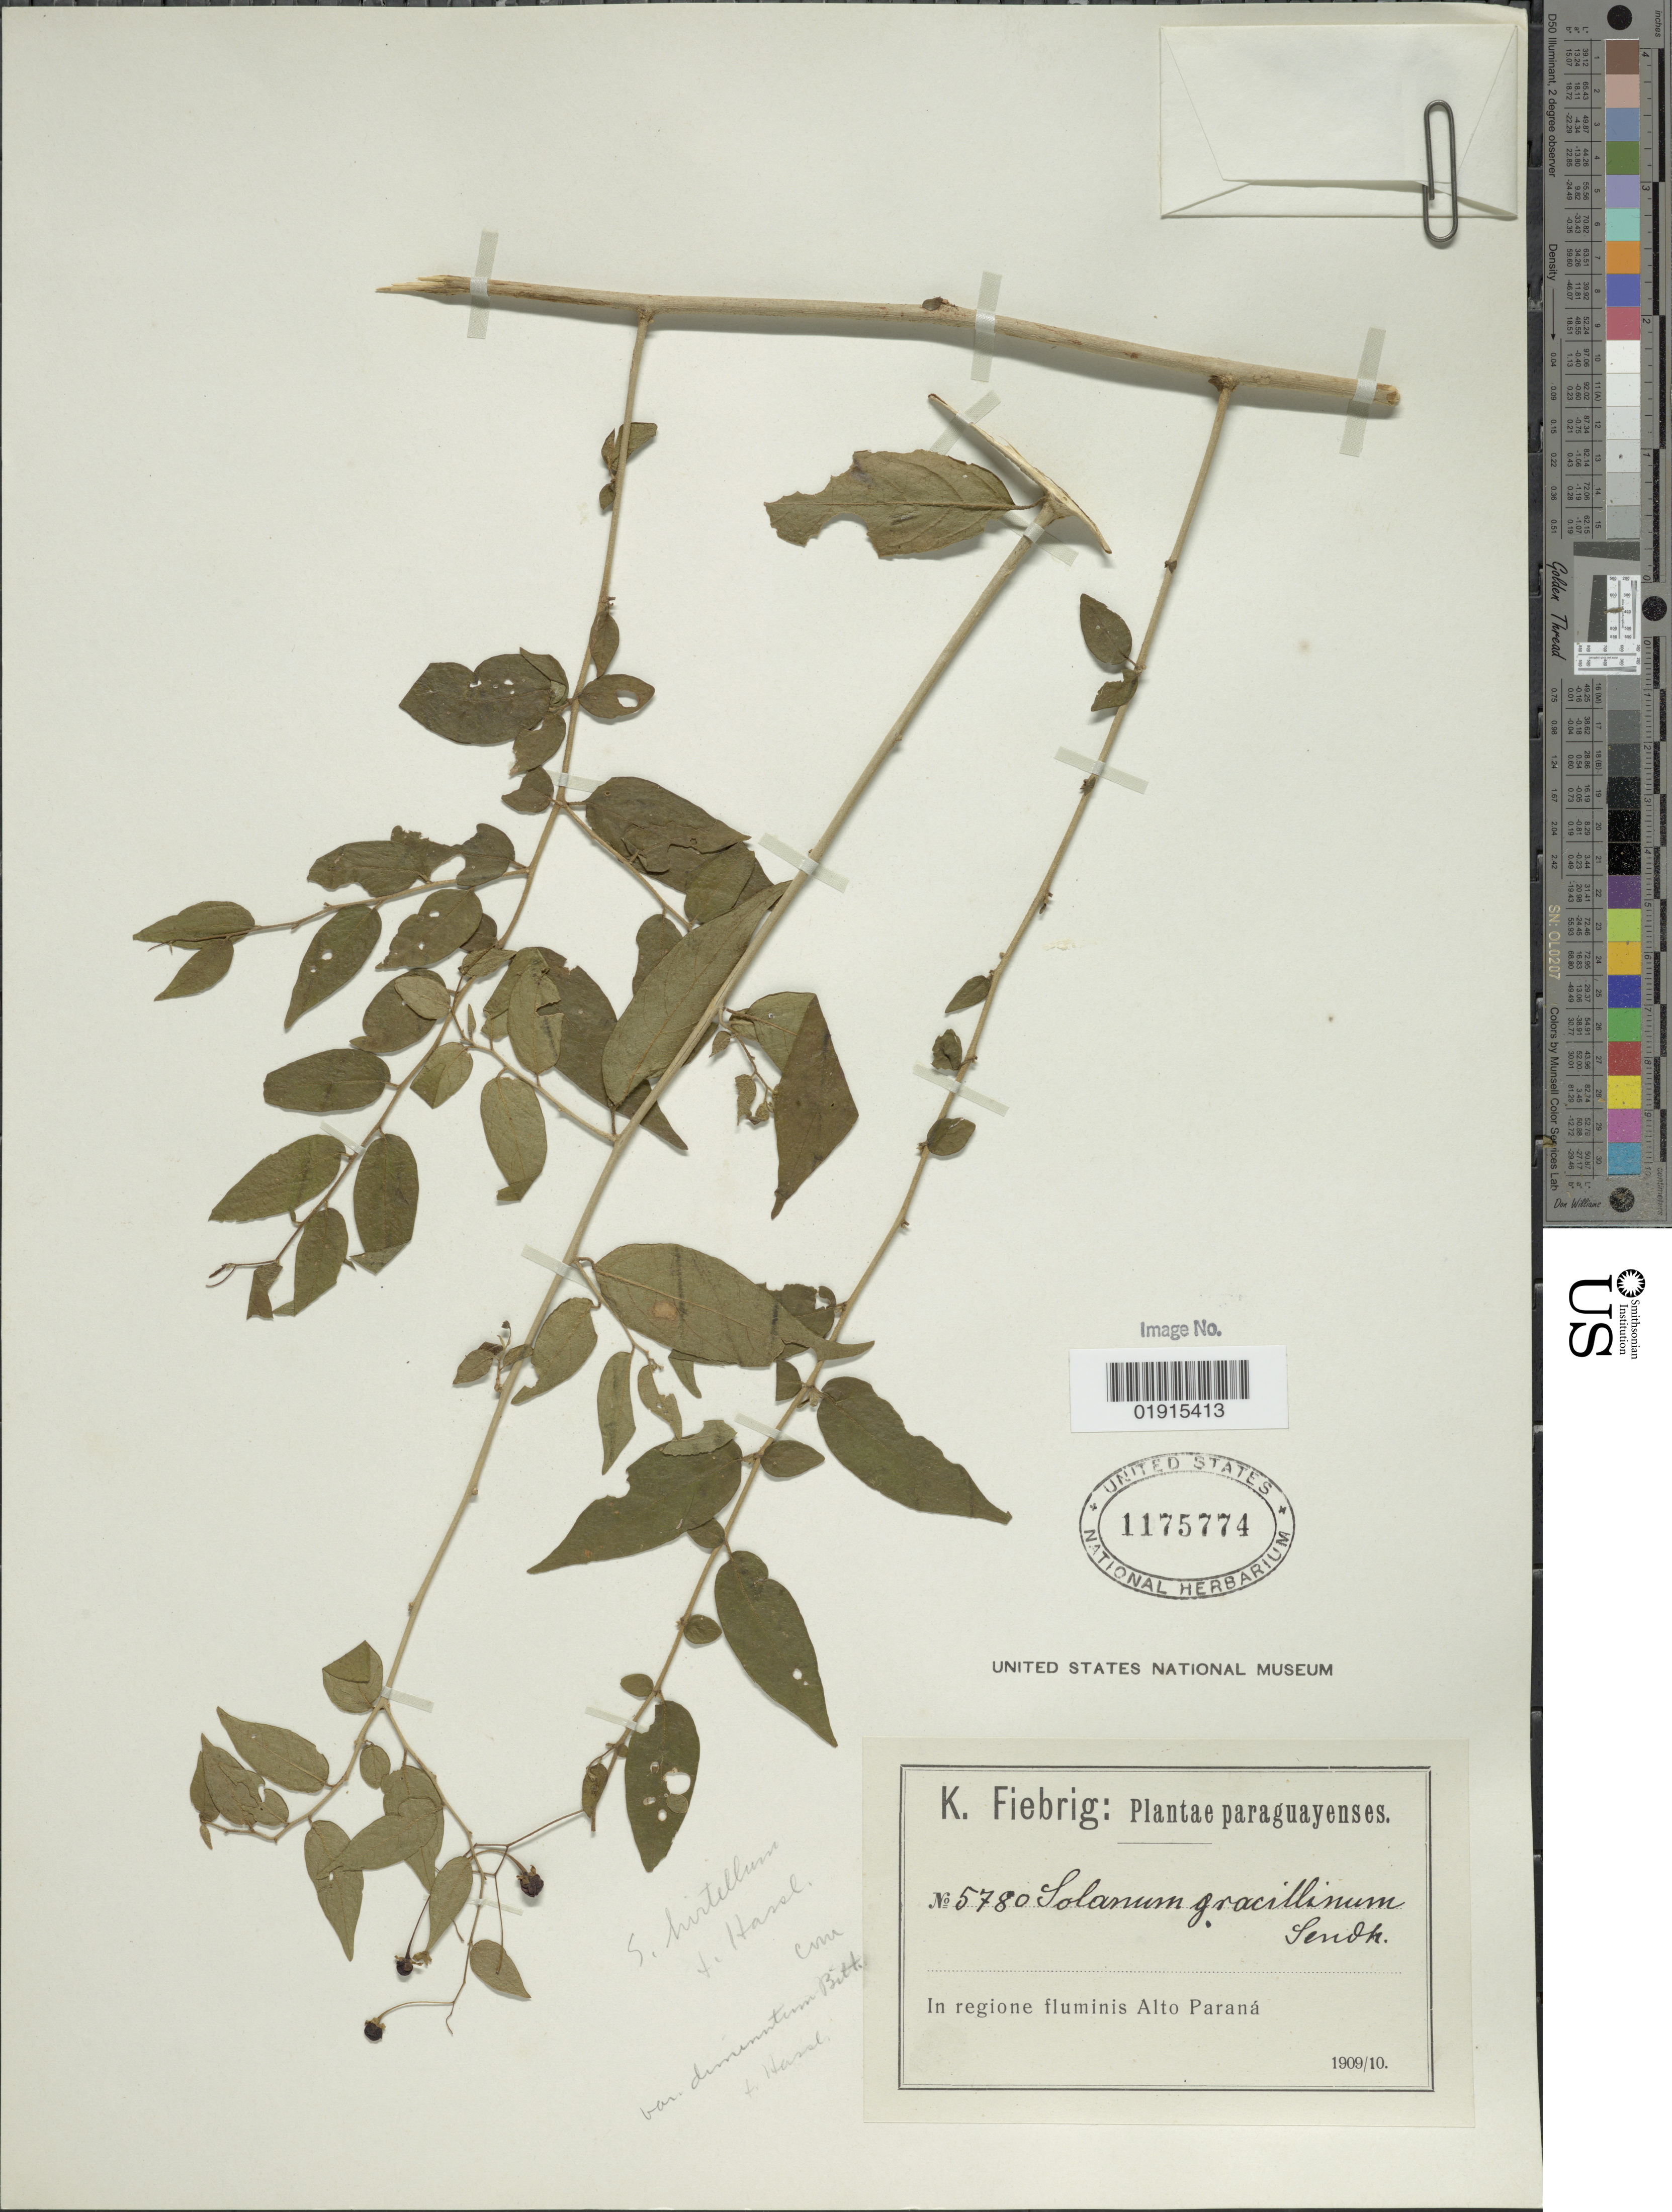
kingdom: Plantae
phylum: Tracheophyta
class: Magnoliopsida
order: Solanales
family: Solanaceae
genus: Solanum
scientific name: Solanum gracillimum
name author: Sendtn.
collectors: K. Fiebrig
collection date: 1905-03-23/1905-03-24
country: Paraguay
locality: In regione fluminis Alto Paraná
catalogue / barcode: US 1175774